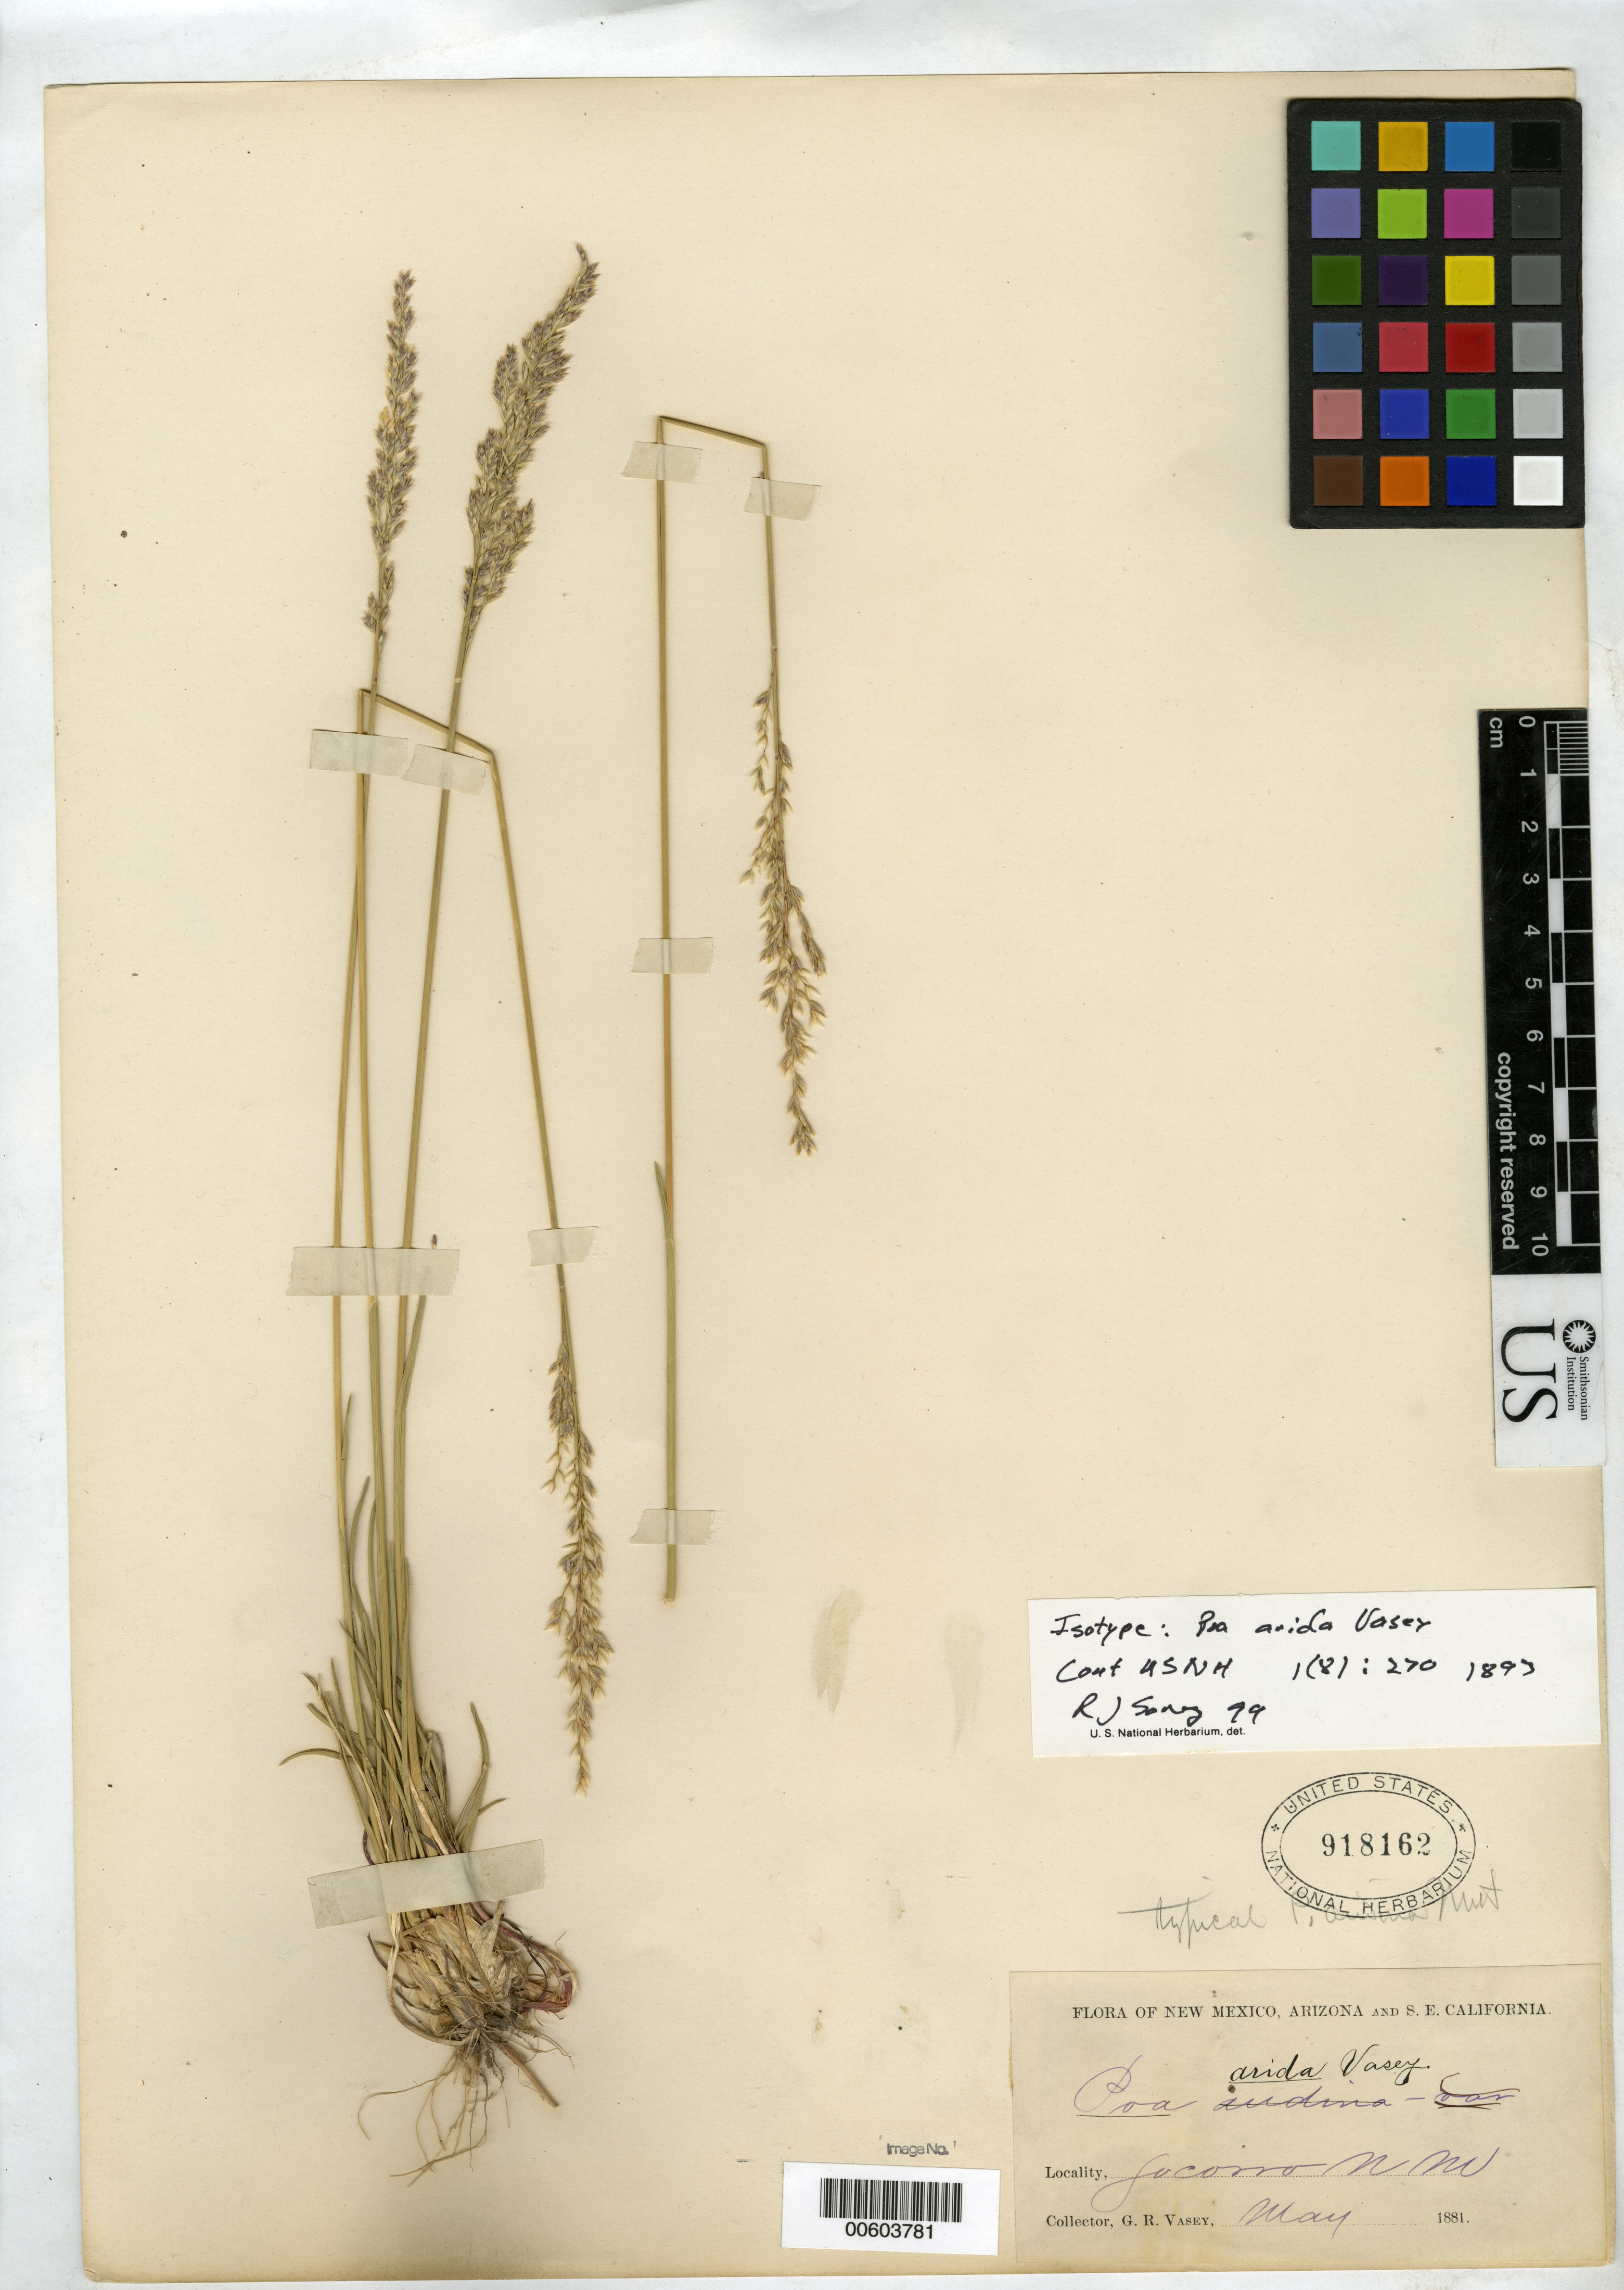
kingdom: Plantae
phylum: Tracheophyta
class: Liliopsida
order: Poales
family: Poaceae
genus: Poa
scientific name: Poa arida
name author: Vasey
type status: Isotype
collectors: G. R. Vasey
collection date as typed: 1881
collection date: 1881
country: United States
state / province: New Mexico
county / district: Socorro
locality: Socorro.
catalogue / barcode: US 918162